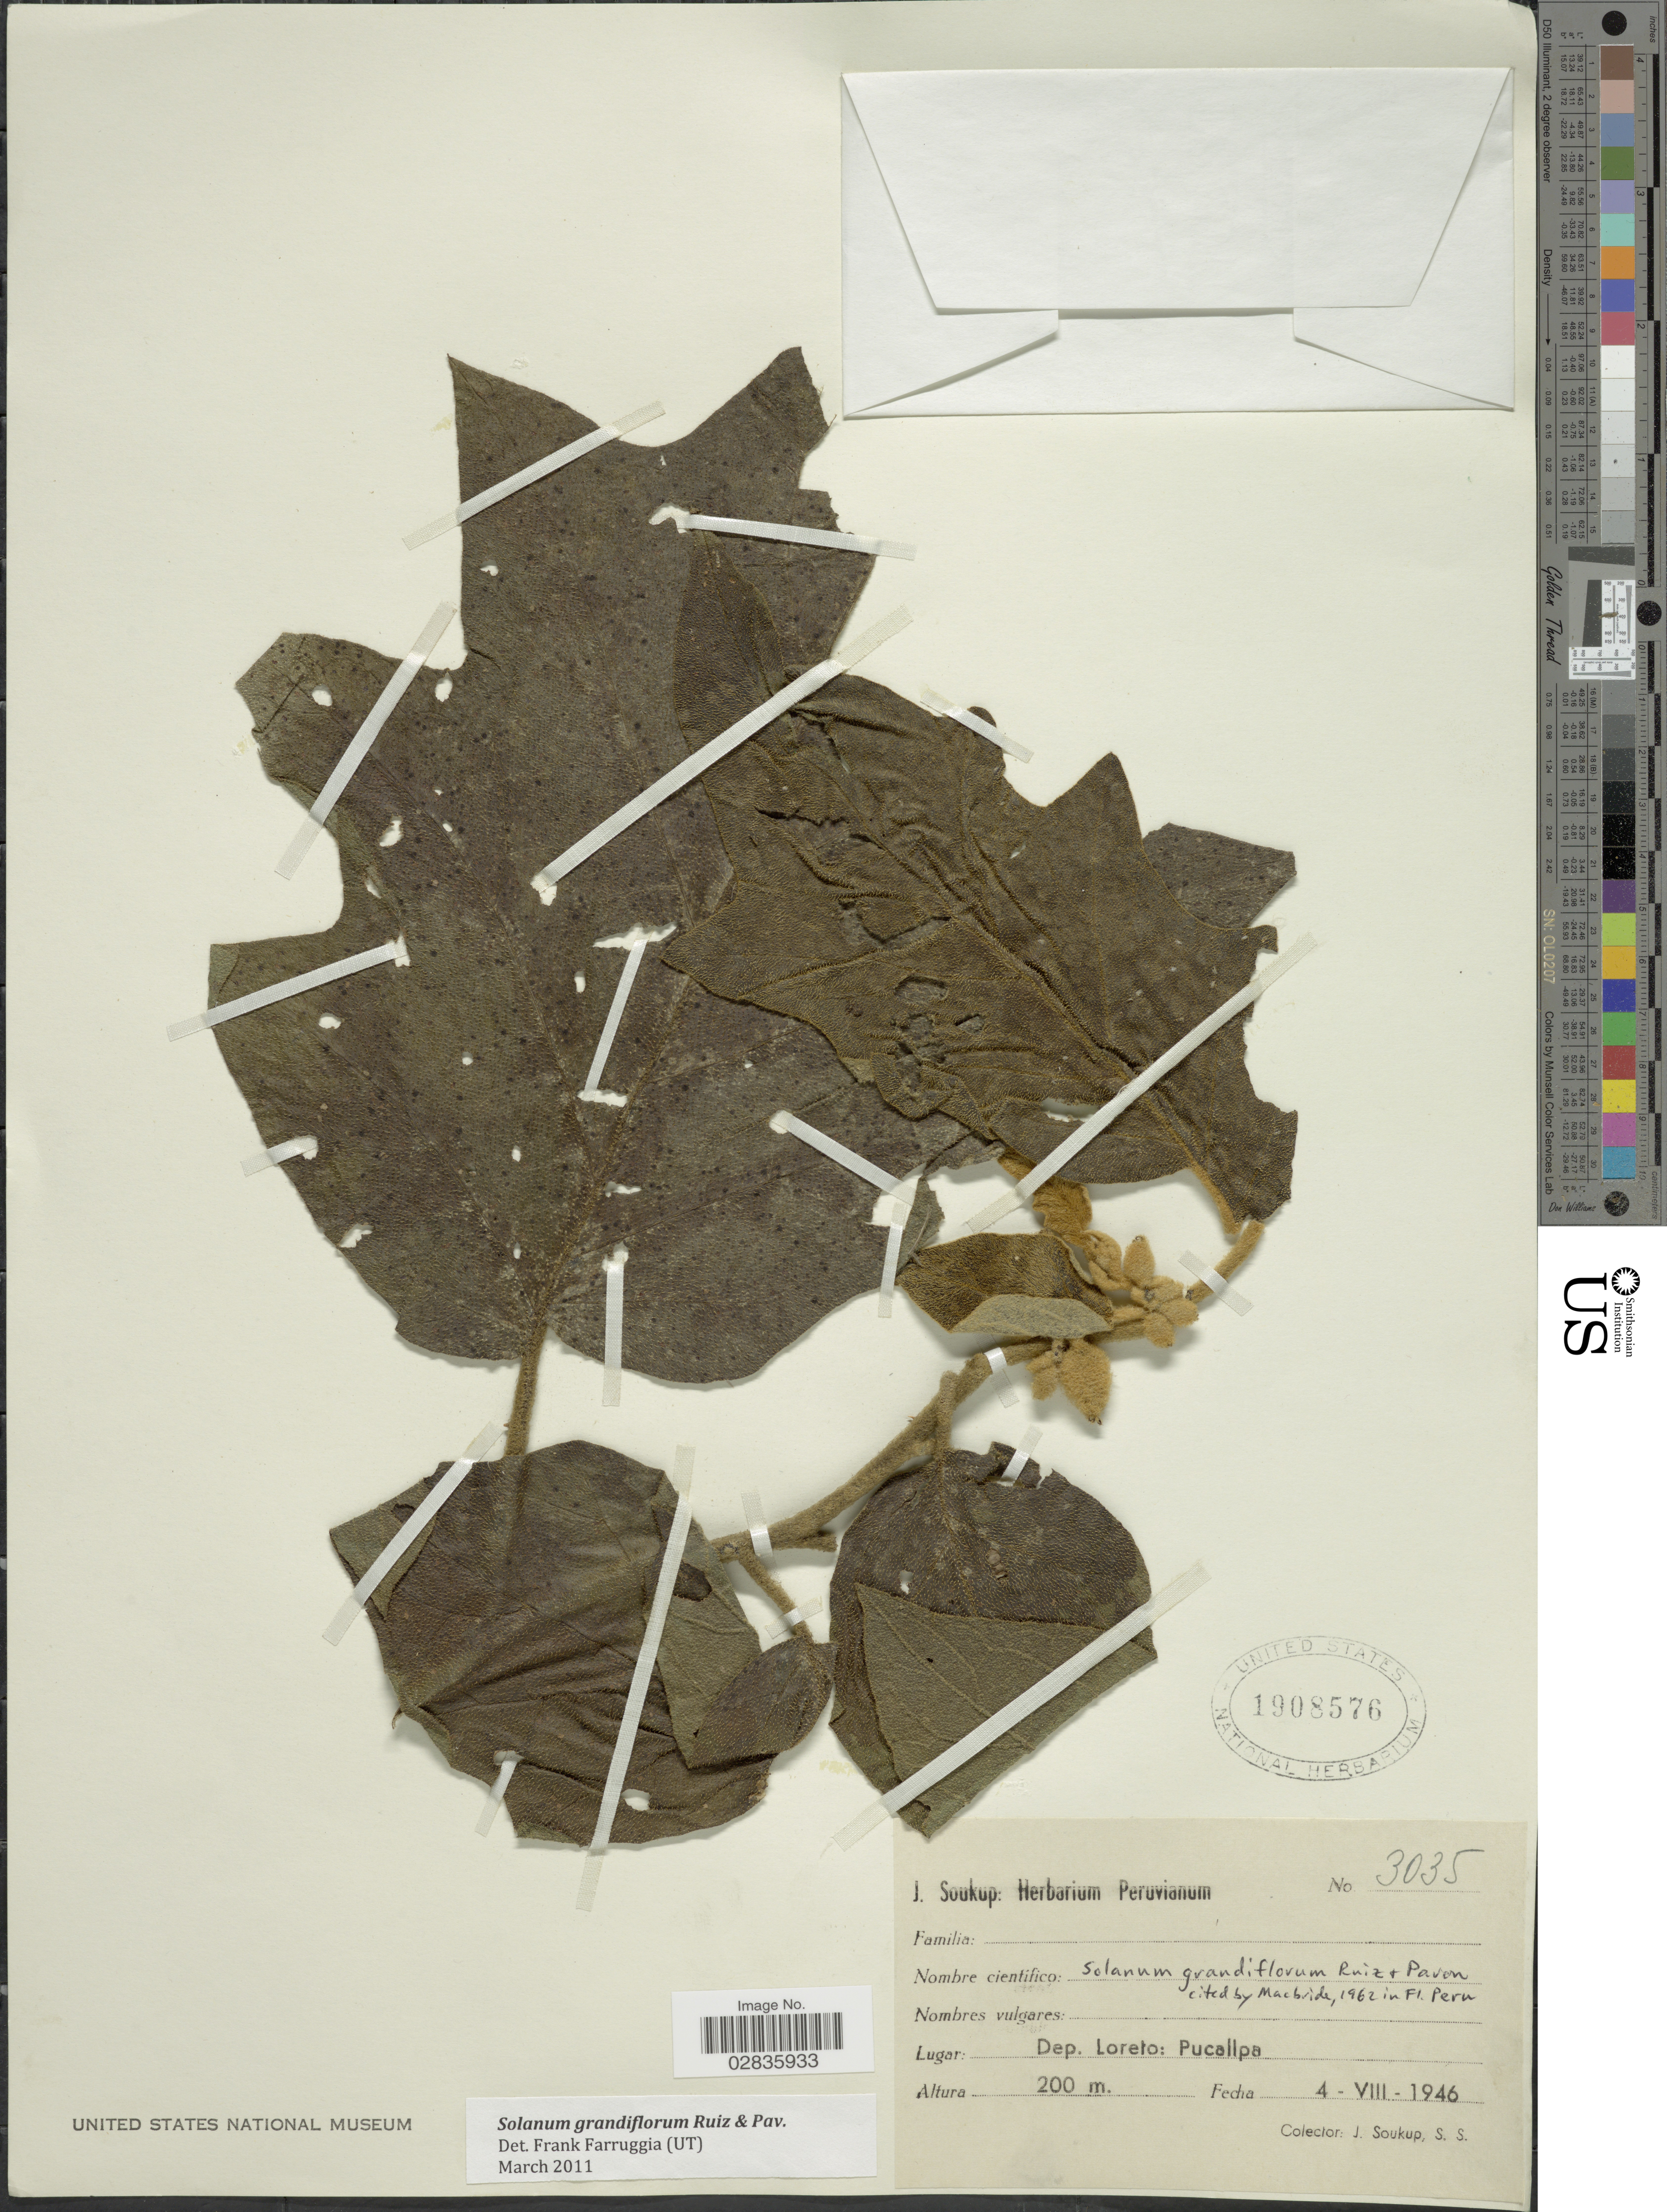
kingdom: Plantae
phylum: Tracheophyta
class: Magnoliopsida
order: Solanales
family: Solanaceae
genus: Solanum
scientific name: Solanum grandiflorum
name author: Ruiz & Pav.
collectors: J. Soukup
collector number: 3035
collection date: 1946-08-04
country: Peru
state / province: Loreto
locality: Dep. Loreto: Pucallpa.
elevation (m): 200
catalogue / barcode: US 1908576